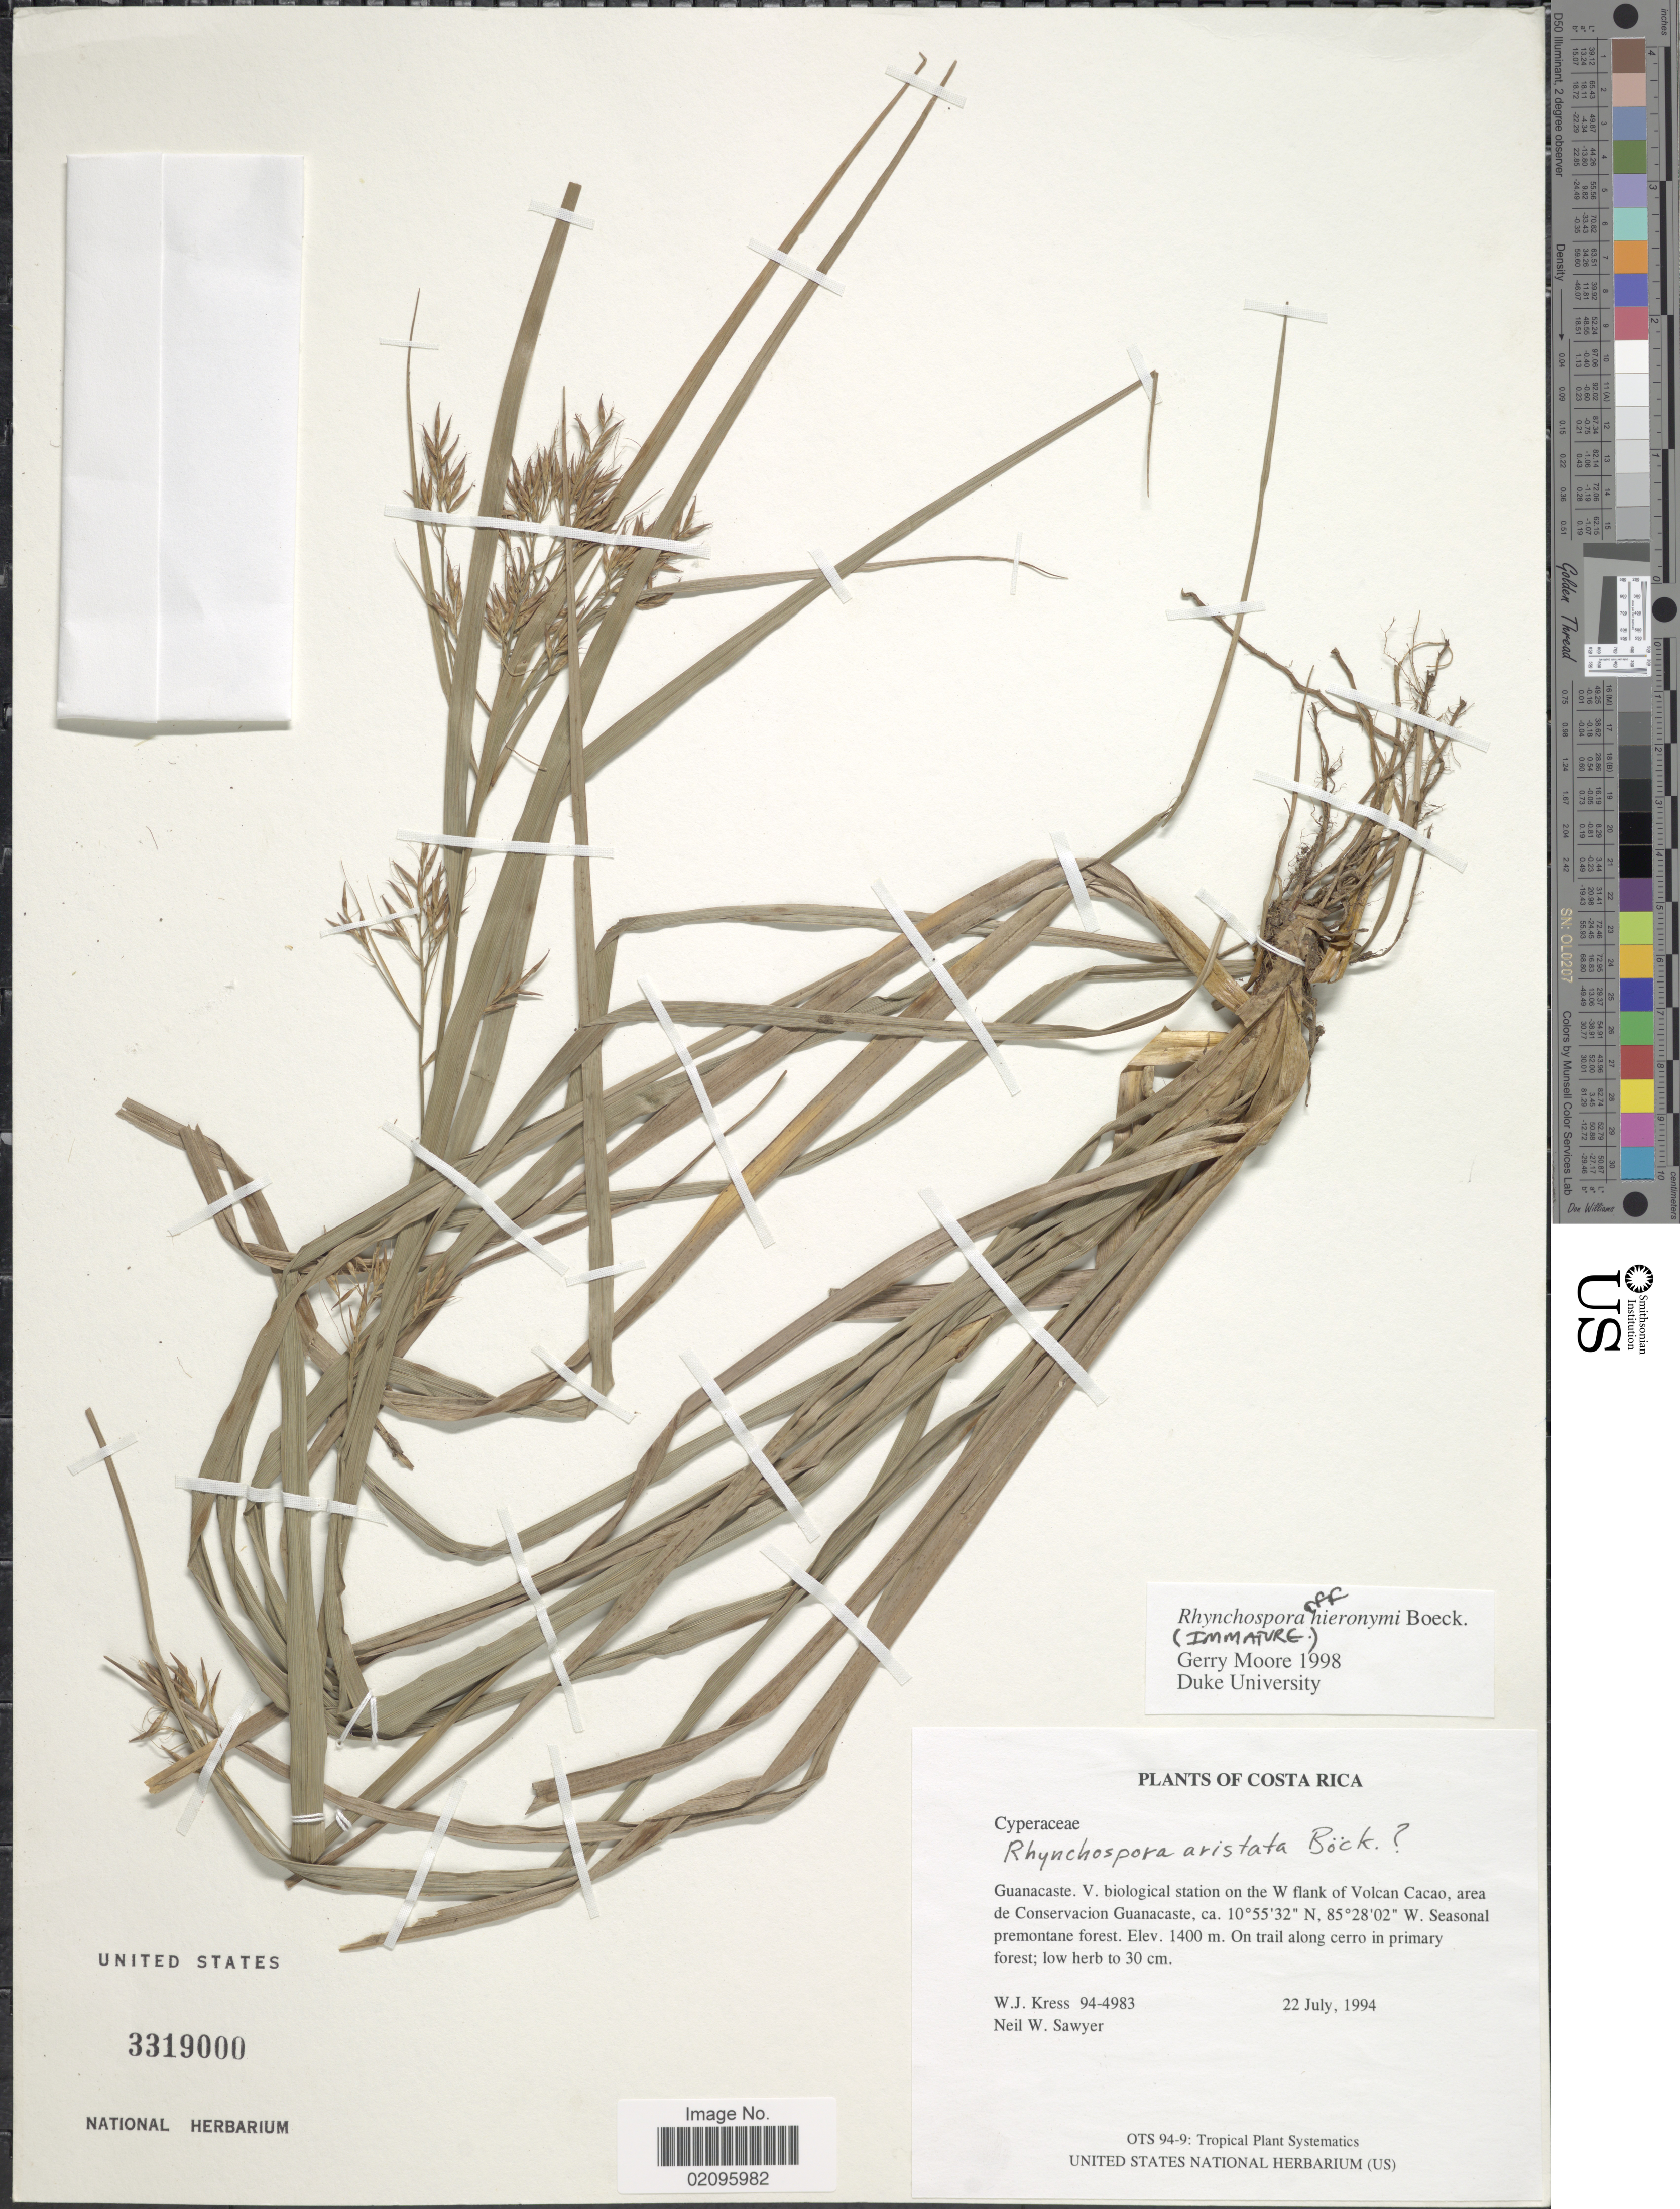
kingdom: Plantae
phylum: Tracheophyta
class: Liliopsida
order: Poales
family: Cyperaceae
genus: Rhynchospora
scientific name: Rhynchospora hieronymi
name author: Boeckeler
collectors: W. J. Kress & N. W. Sawyer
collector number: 94-4983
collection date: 1994-07-22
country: Costa Rica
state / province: Guanacaste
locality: V. biological station on the W flank of Volcan Cacao, area de Conservacion Guanacaste, on trail along cerro in primary forest.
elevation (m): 1400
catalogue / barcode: US 3319000